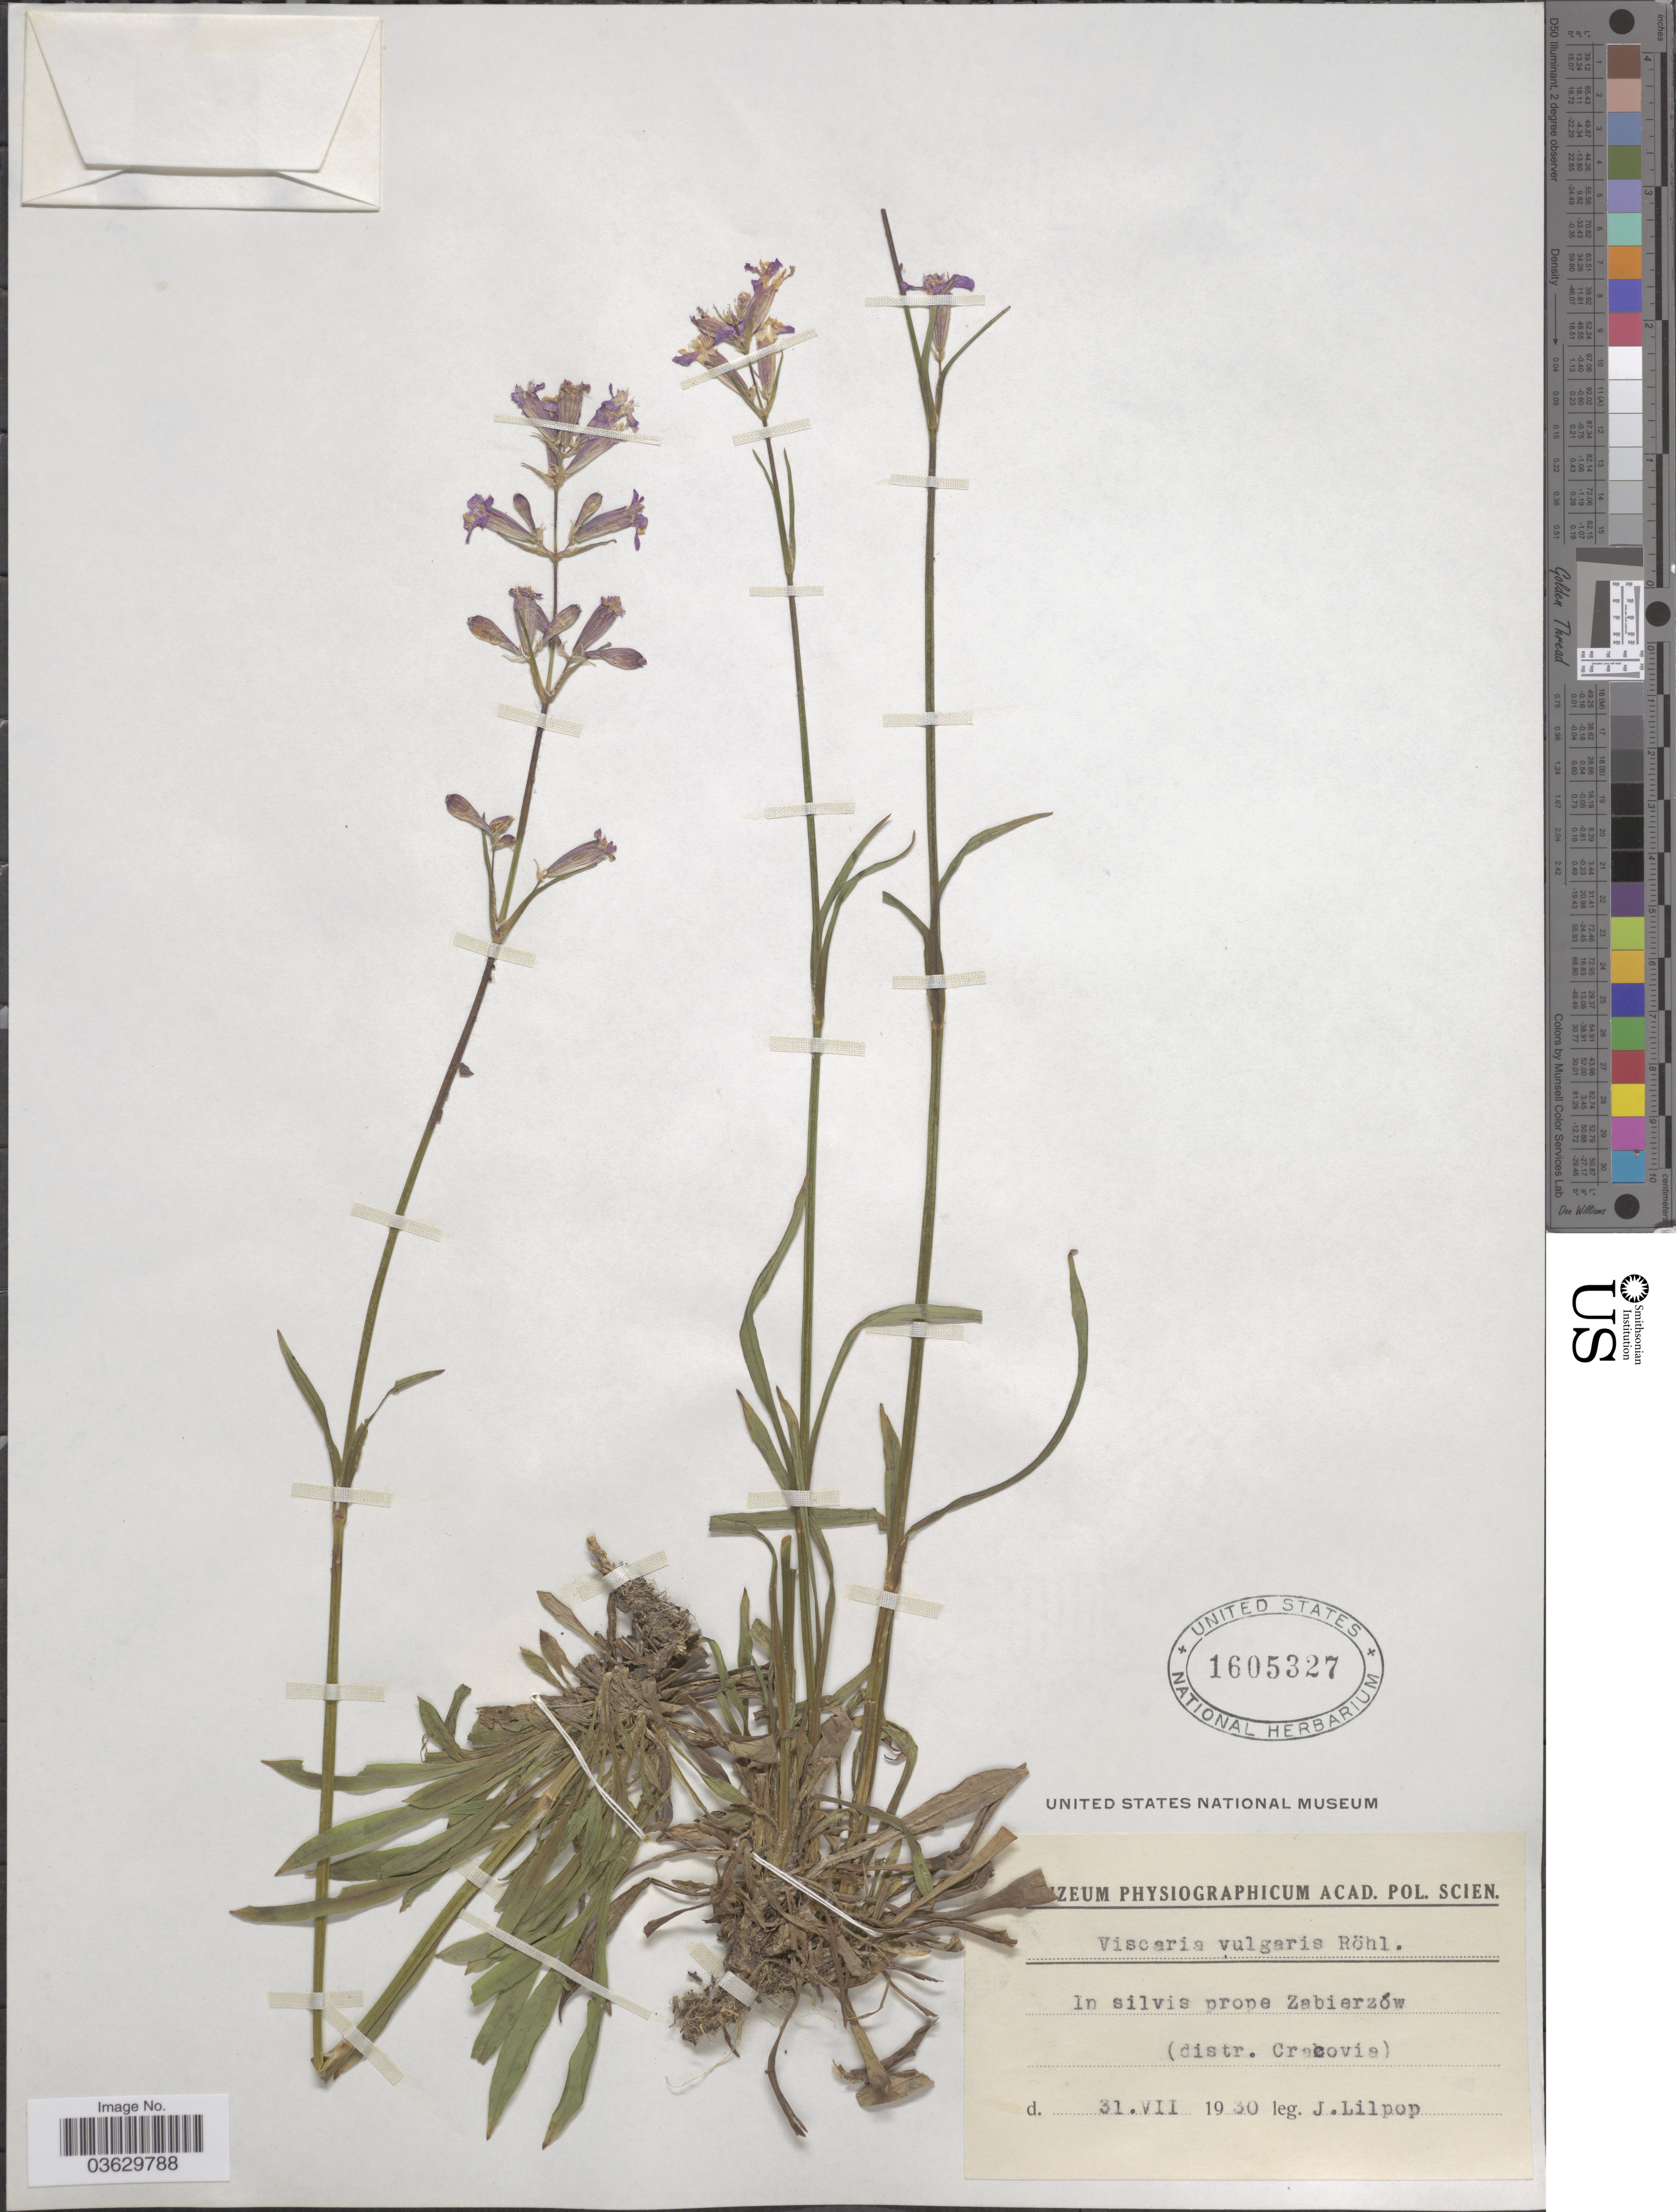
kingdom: Plantae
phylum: Tracheophyta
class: Magnoliopsida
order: Caryophyllales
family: Caryophyllaceae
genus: Viscaria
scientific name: Viscaria vulgaris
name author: Bernh.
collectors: J. Lilpop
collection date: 1930-07-31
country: Poland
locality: In silvis prope Zabierzów (distr. Cracovia).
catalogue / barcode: US 1605327